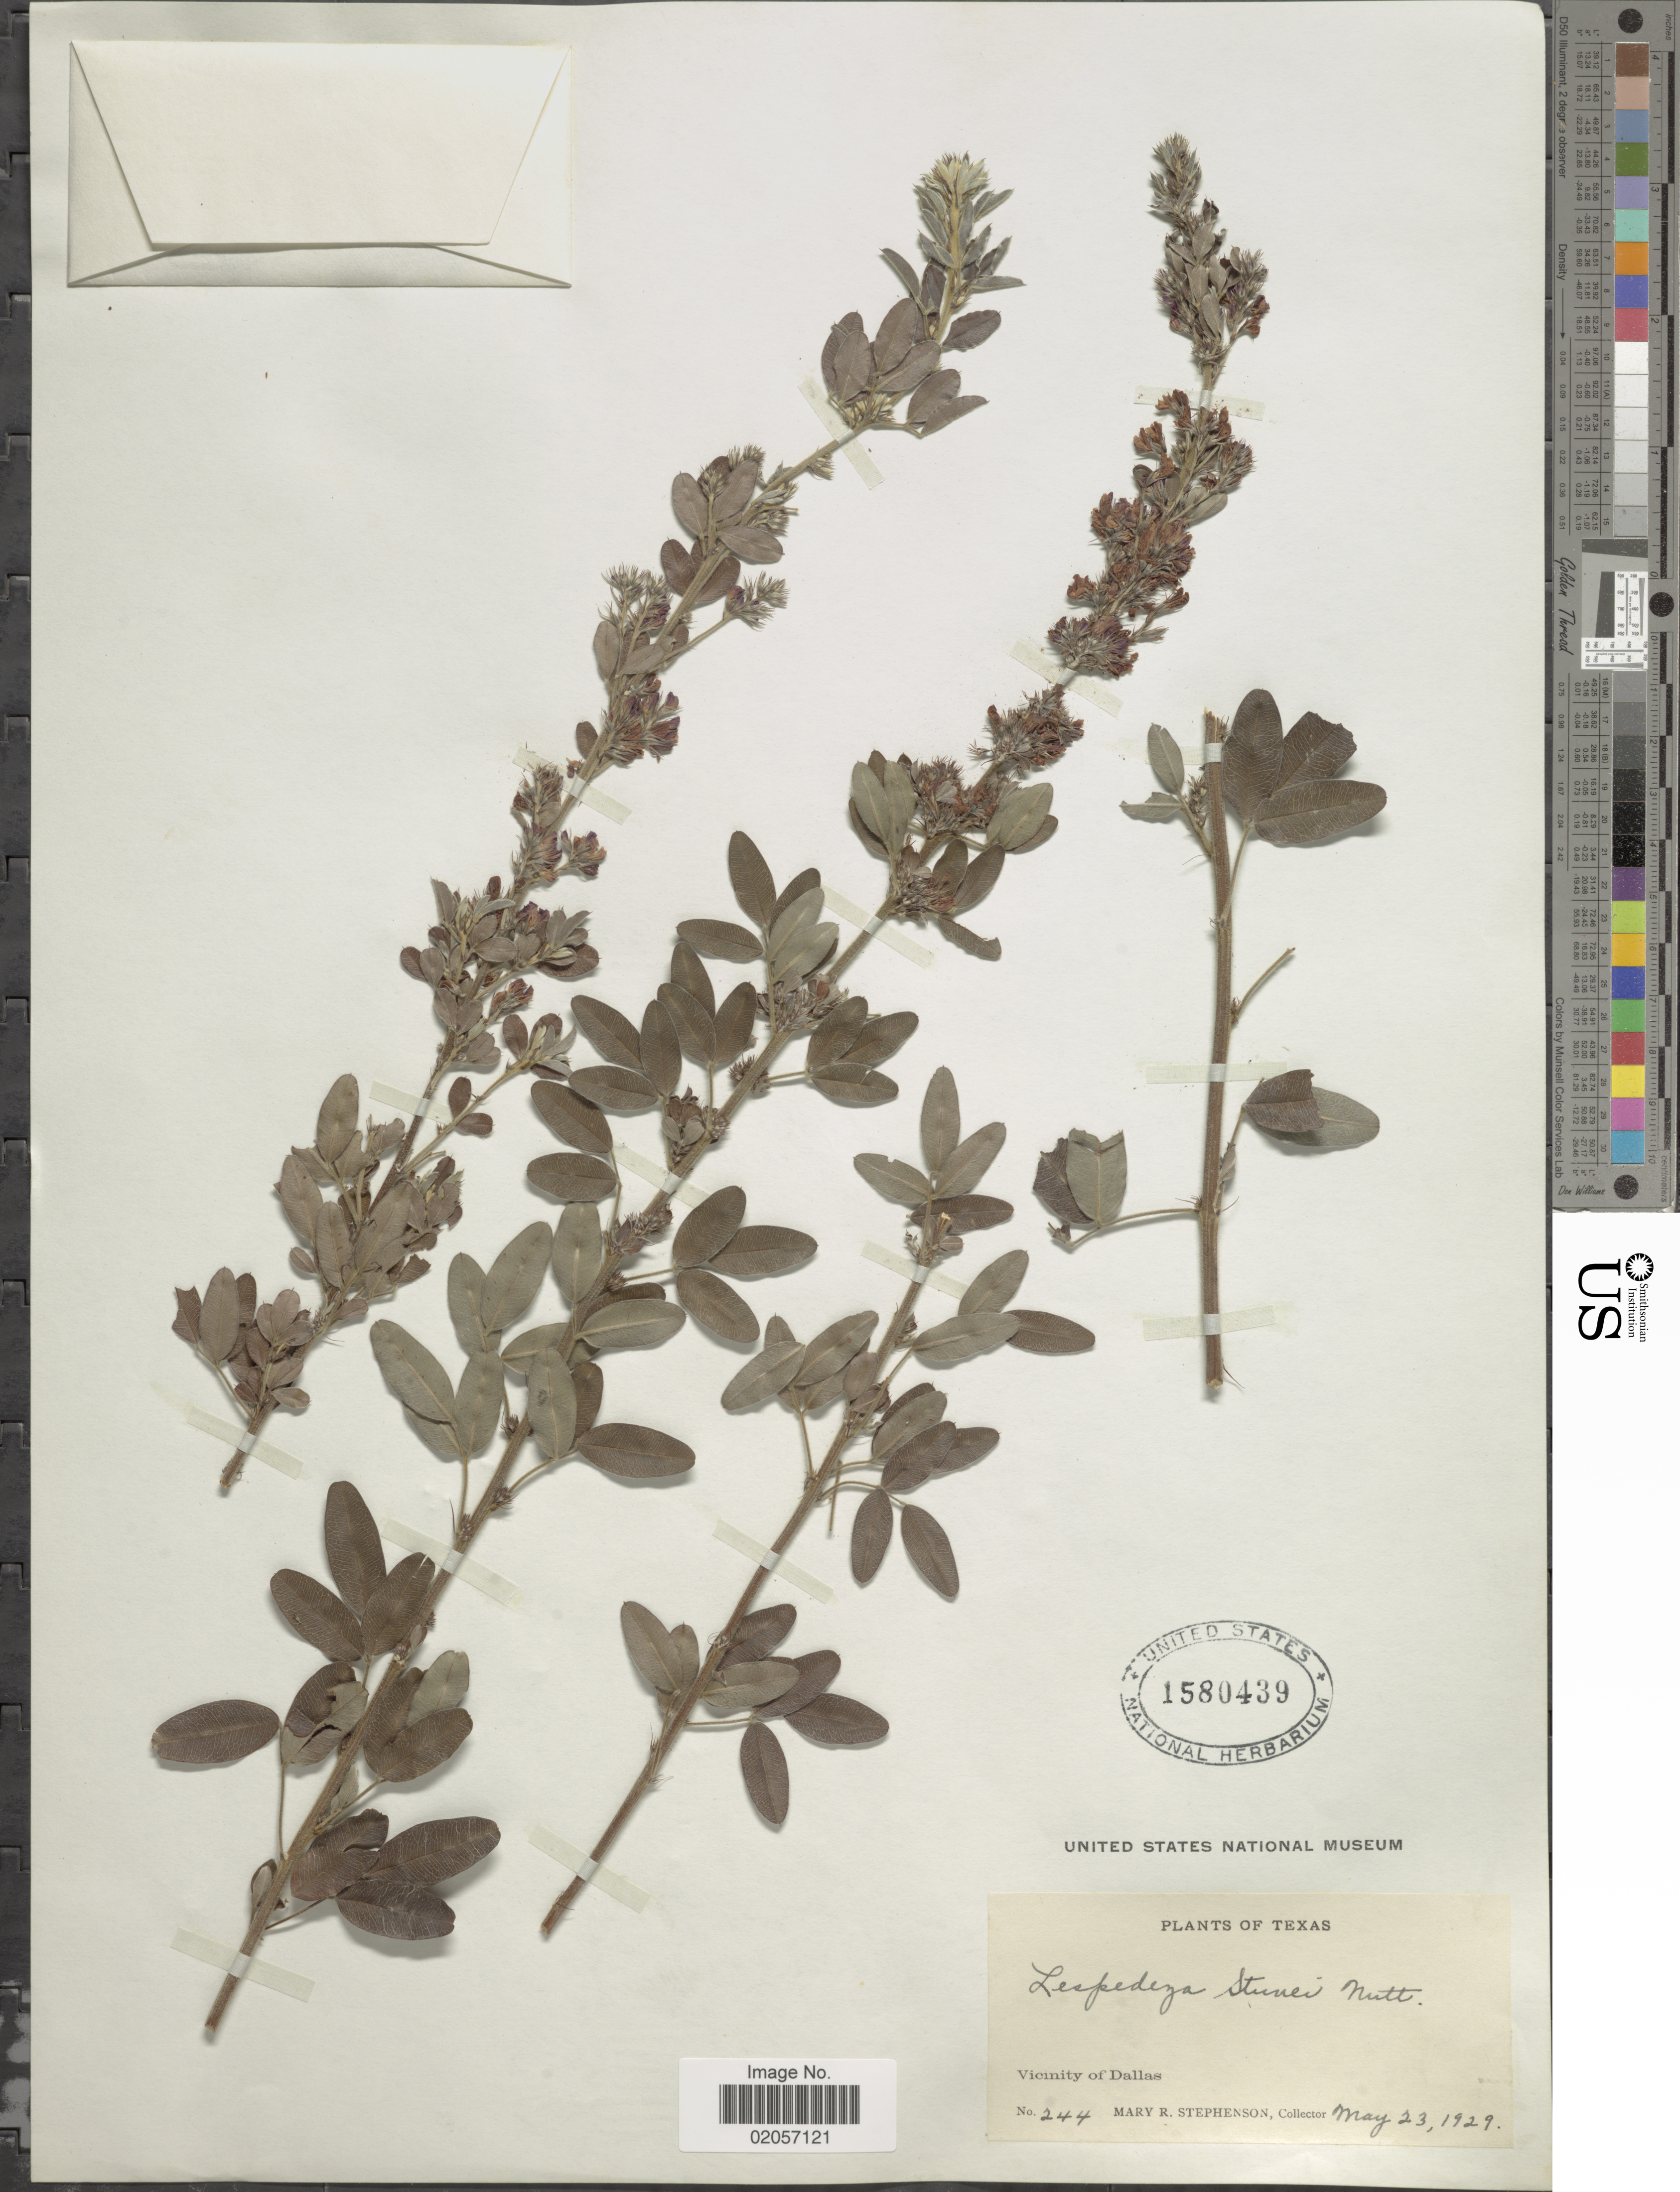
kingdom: Plantae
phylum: Tracheophyta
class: Magnoliopsida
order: Fabales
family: Fabaceae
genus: Lespedeza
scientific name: Lespedeza stuevei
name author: Nutt.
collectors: M. Stephenson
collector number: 244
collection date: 1929-05-23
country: United States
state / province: Texas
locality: Vicinity of Dallas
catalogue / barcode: US 1580439